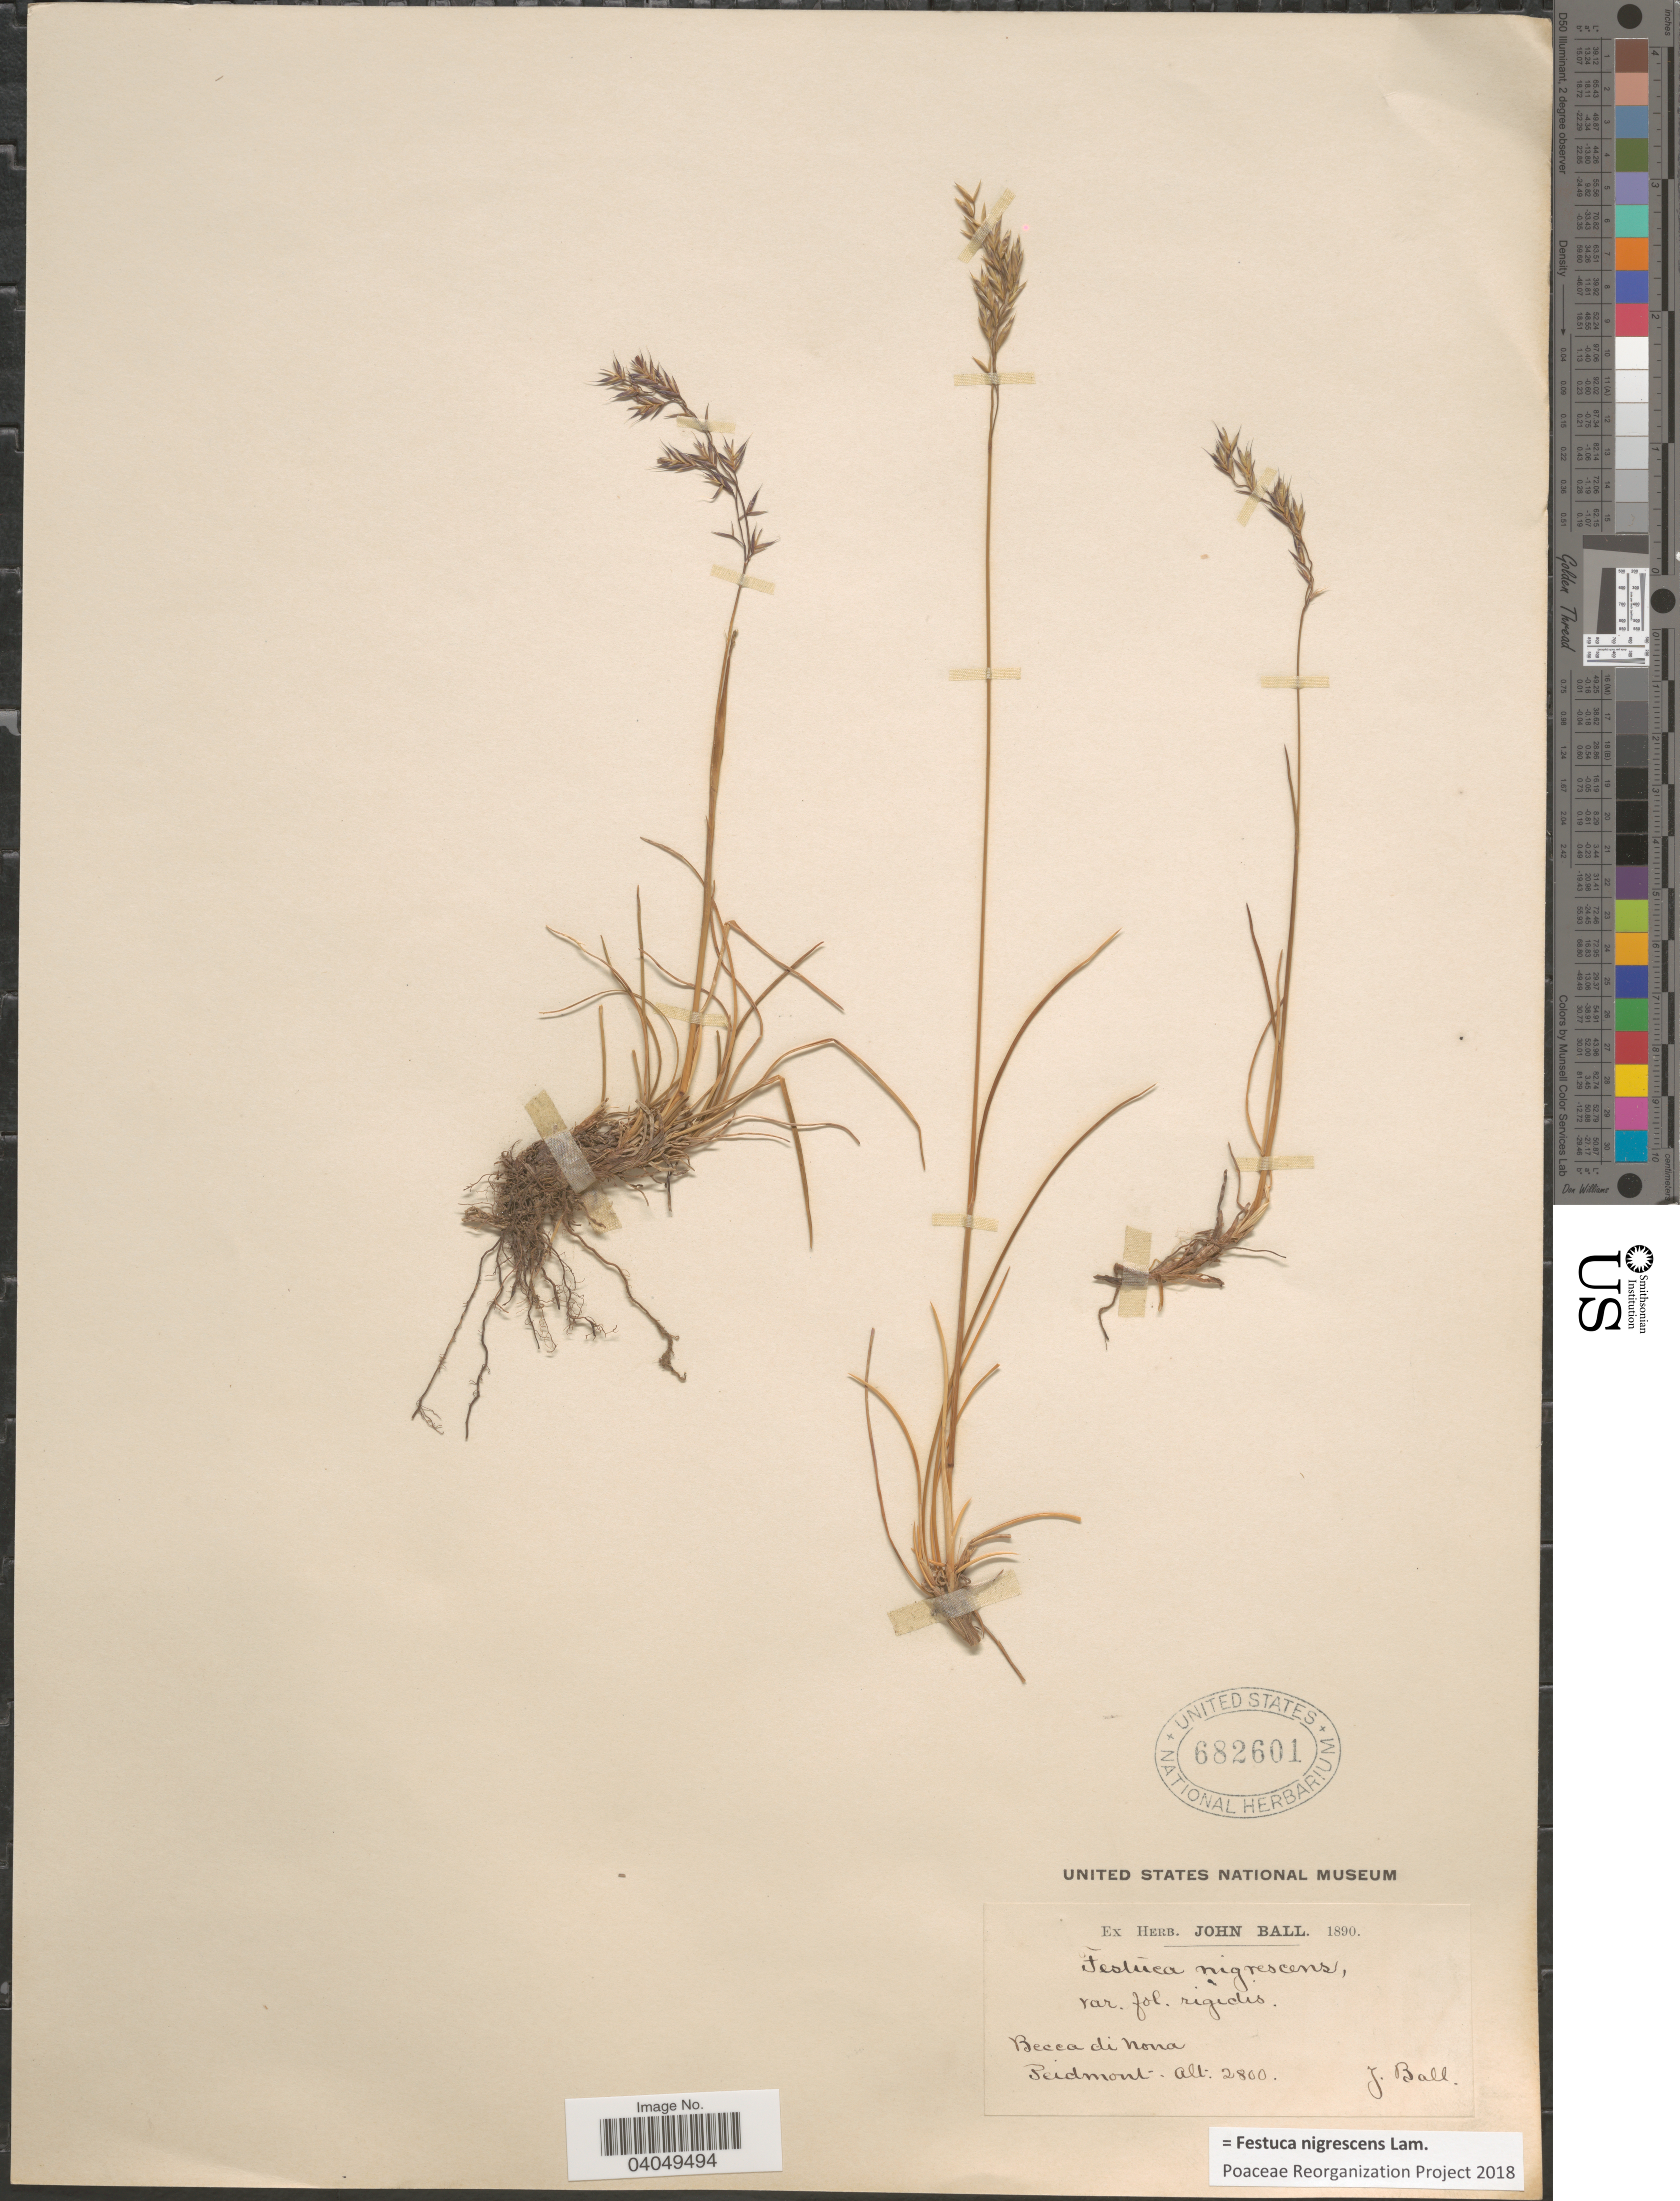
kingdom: Plantae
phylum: Tracheophyta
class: Liliopsida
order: Poales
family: Poaceae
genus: Festuca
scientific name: Festuca nigrescens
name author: Lam.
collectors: J. Ball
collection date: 1890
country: Italy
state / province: Piedmont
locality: Becca di Nona. Piedmont.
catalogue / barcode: US 682601